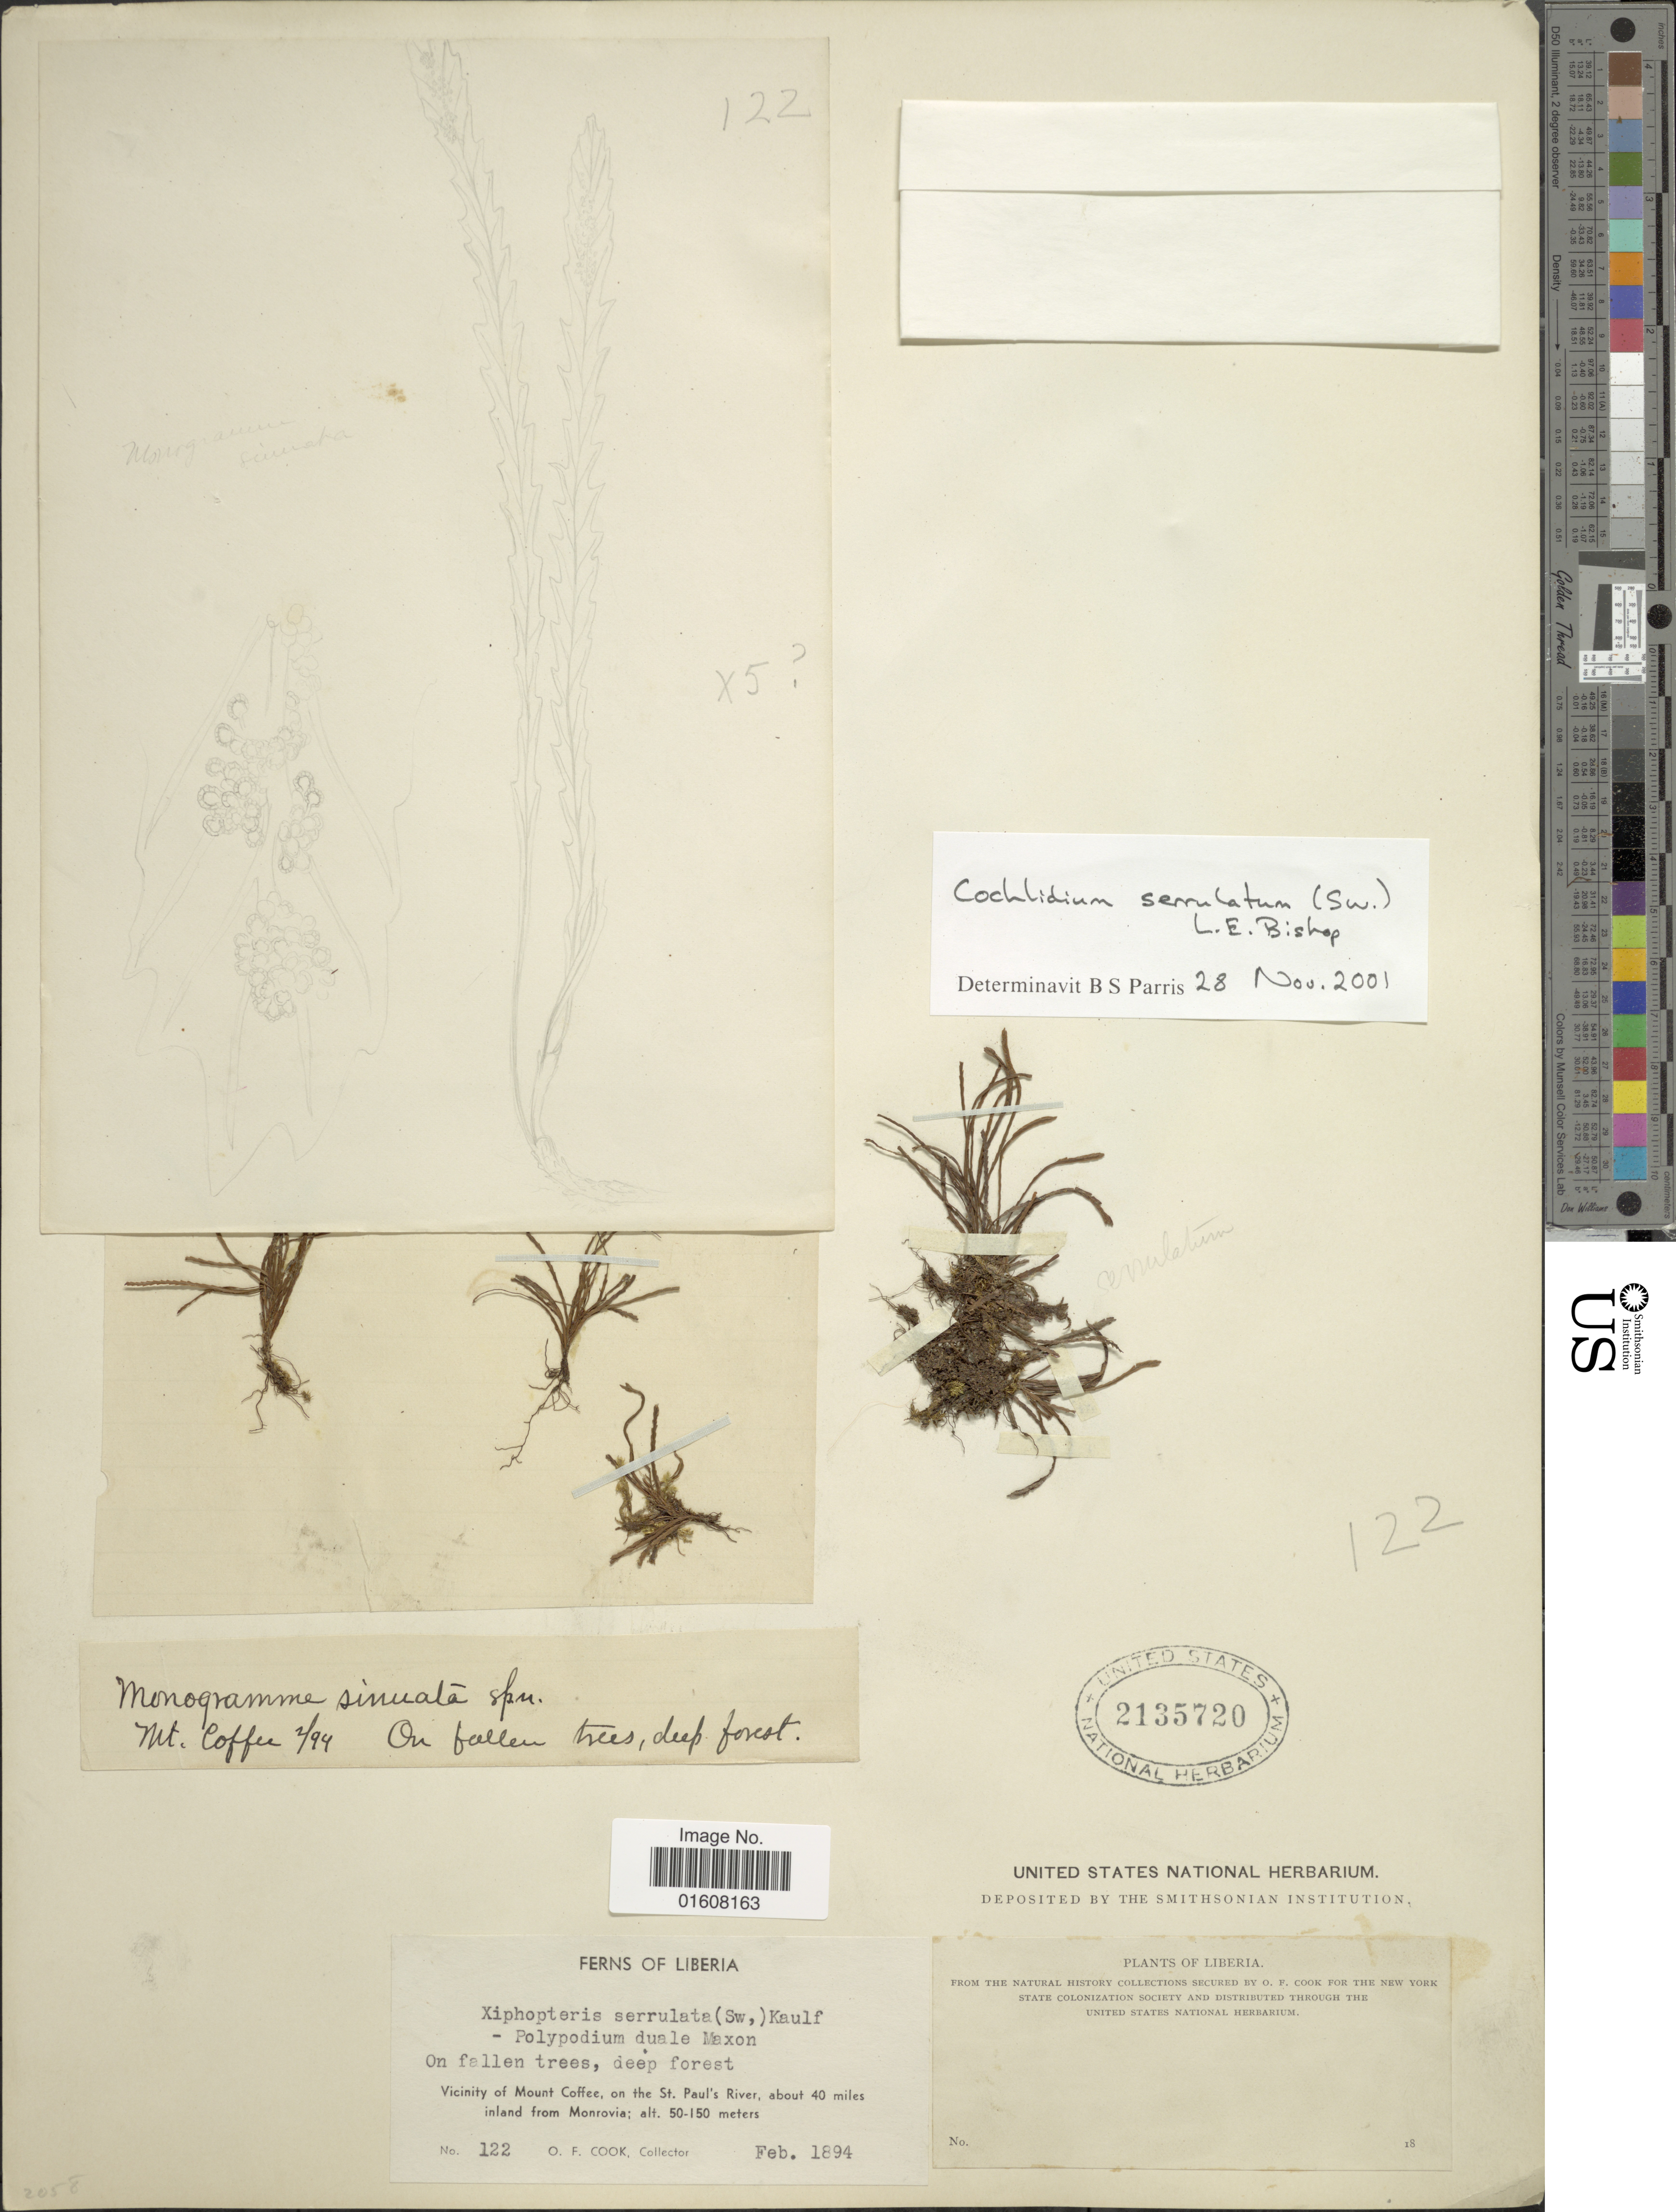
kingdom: Plantae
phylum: Tracheophyta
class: Polypodiopsida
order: Polypodiales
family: Polypodiaceae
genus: Cochlidium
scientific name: Cochlidium serrulatum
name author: (Sw.) L.E. Bishop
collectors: O. F. Cook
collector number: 122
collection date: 1894-02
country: Liberia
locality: Vicinity of Mount Coffe, on the St. Paul's River, about 40 miles inland from Monrovia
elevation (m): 50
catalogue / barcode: US 2135720